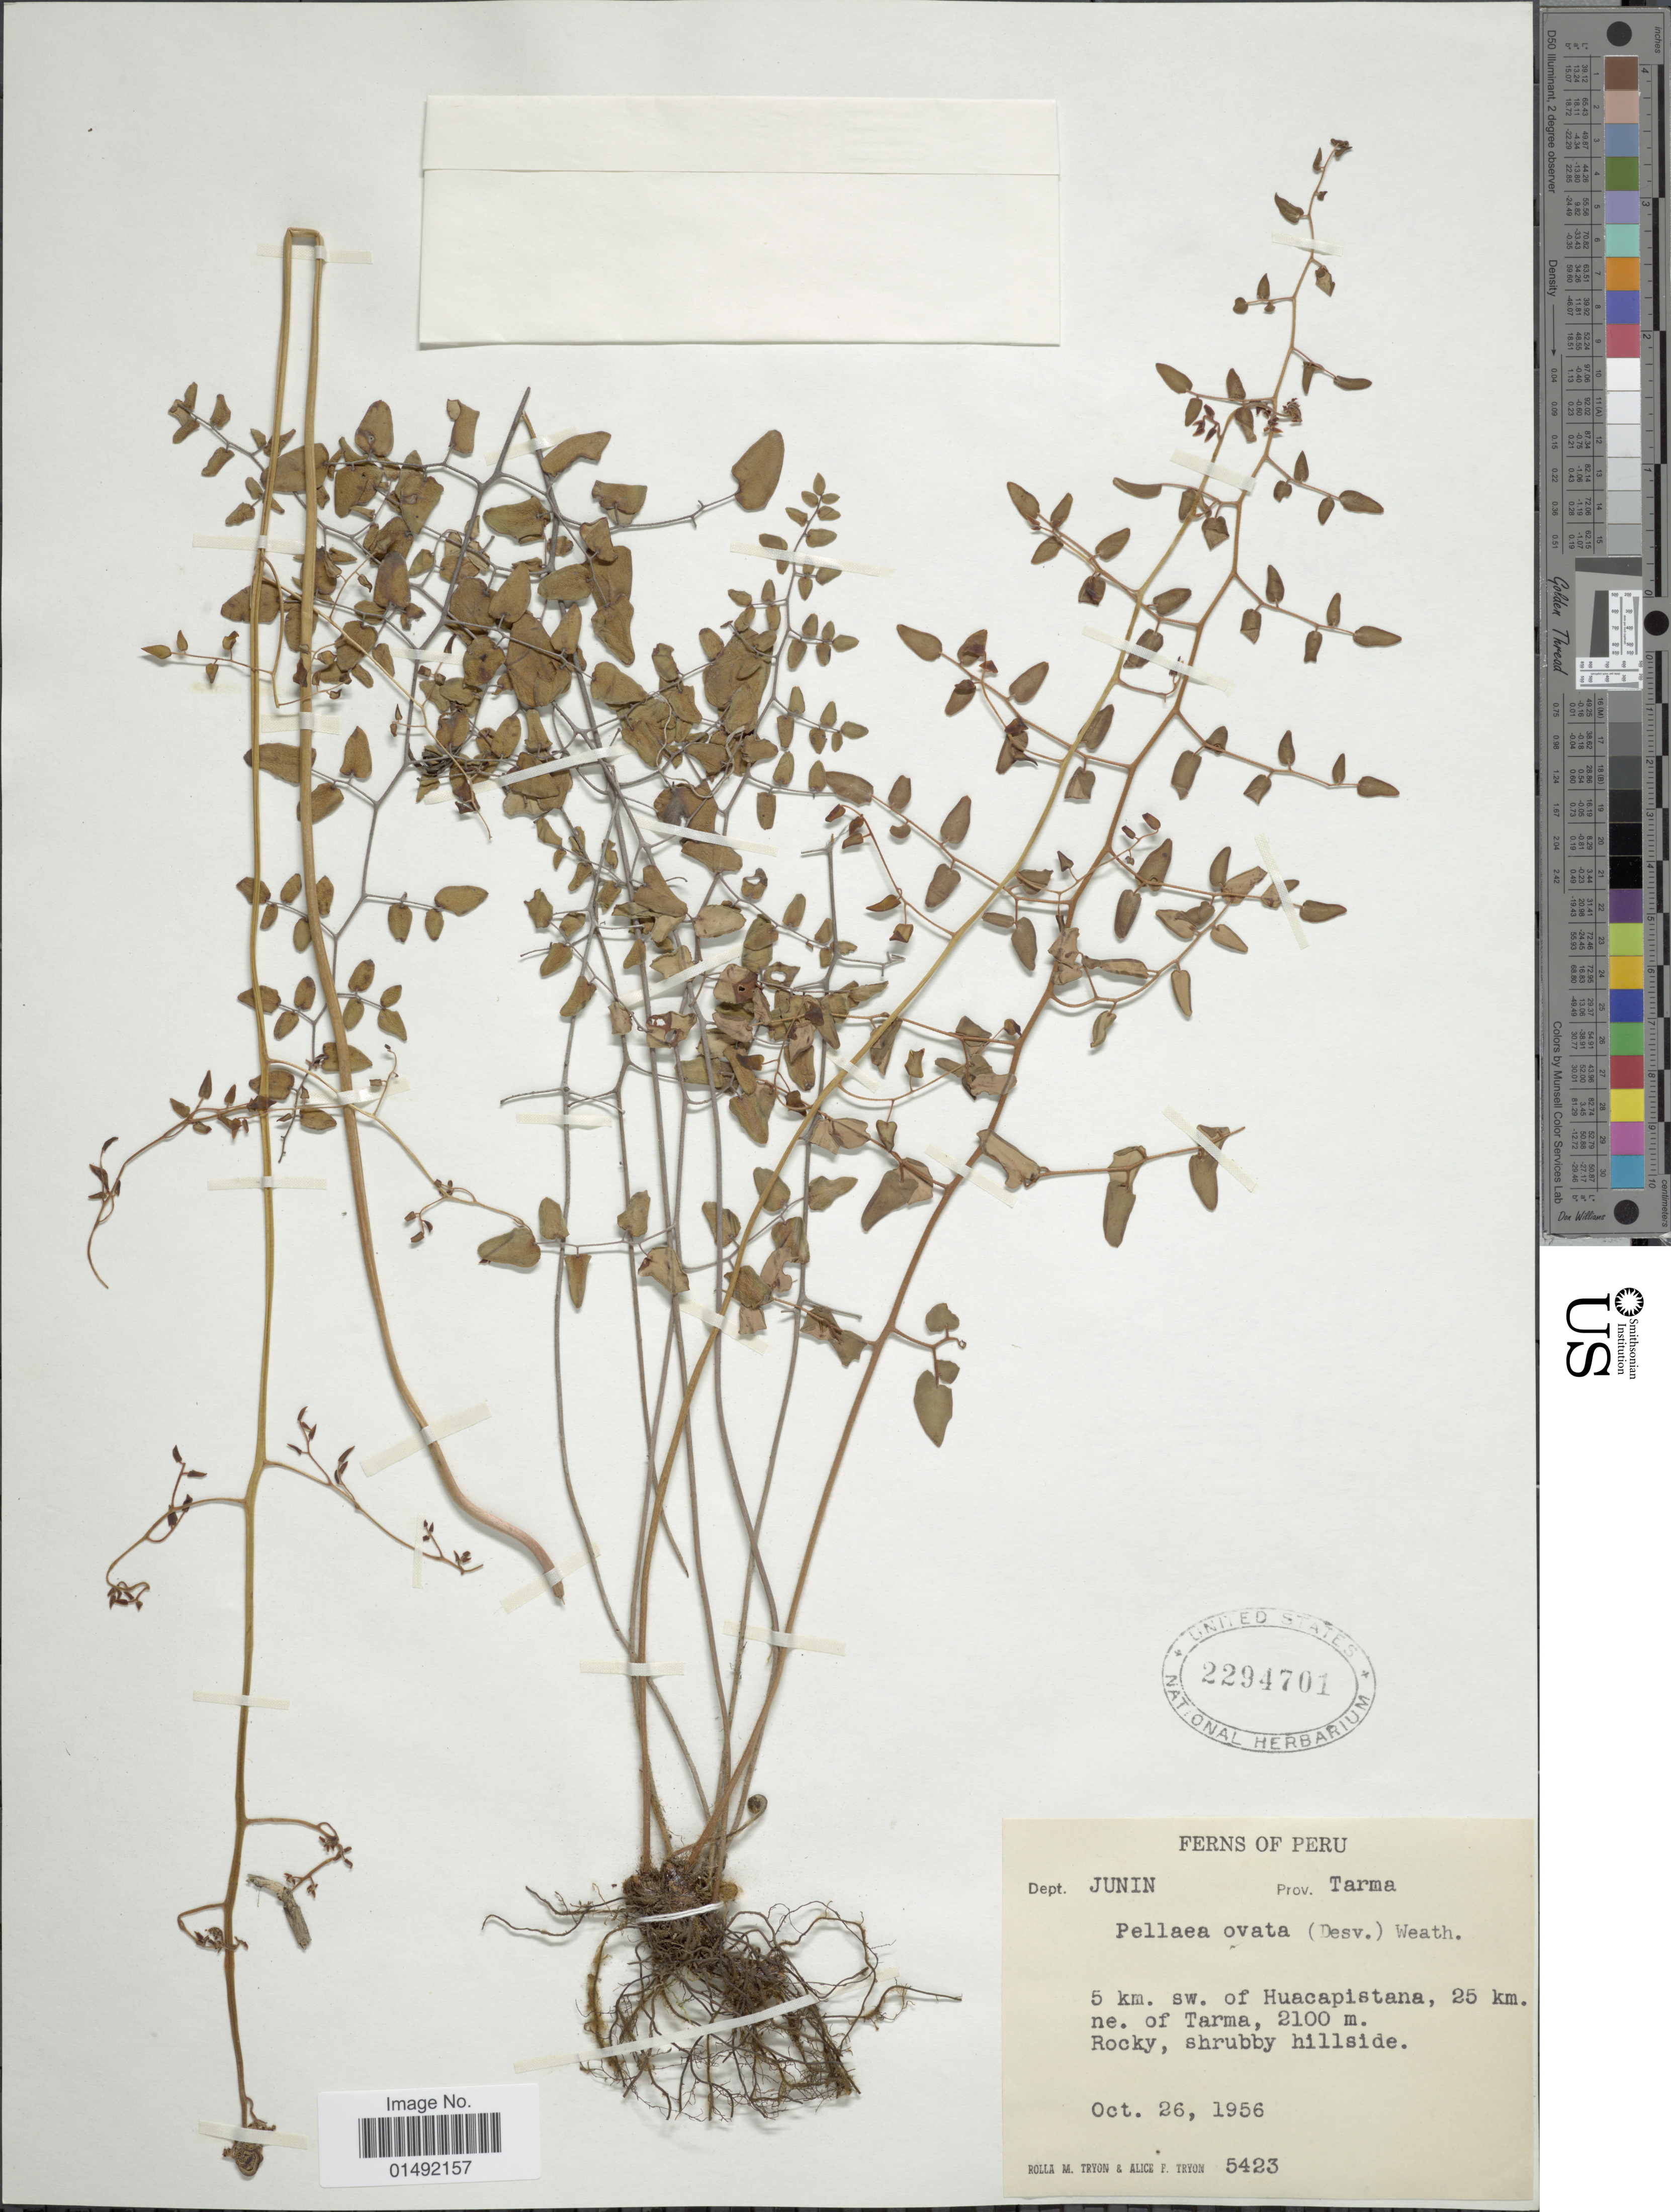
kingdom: Plantae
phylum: Tracheophyta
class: Polypodiopsida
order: Polypodiales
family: Pteridaceae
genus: Pellaea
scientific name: Pellaea ovata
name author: (Desv.) Weath.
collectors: R. M. Tryon & A. F. Tryon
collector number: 5423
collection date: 1956-10-26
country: Peru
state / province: Junín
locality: Dept. Junin, Prov. Tarma. 5 km sw. of Huacapistana, 25 km. ne. of Tarma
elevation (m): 2100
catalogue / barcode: US 2294701